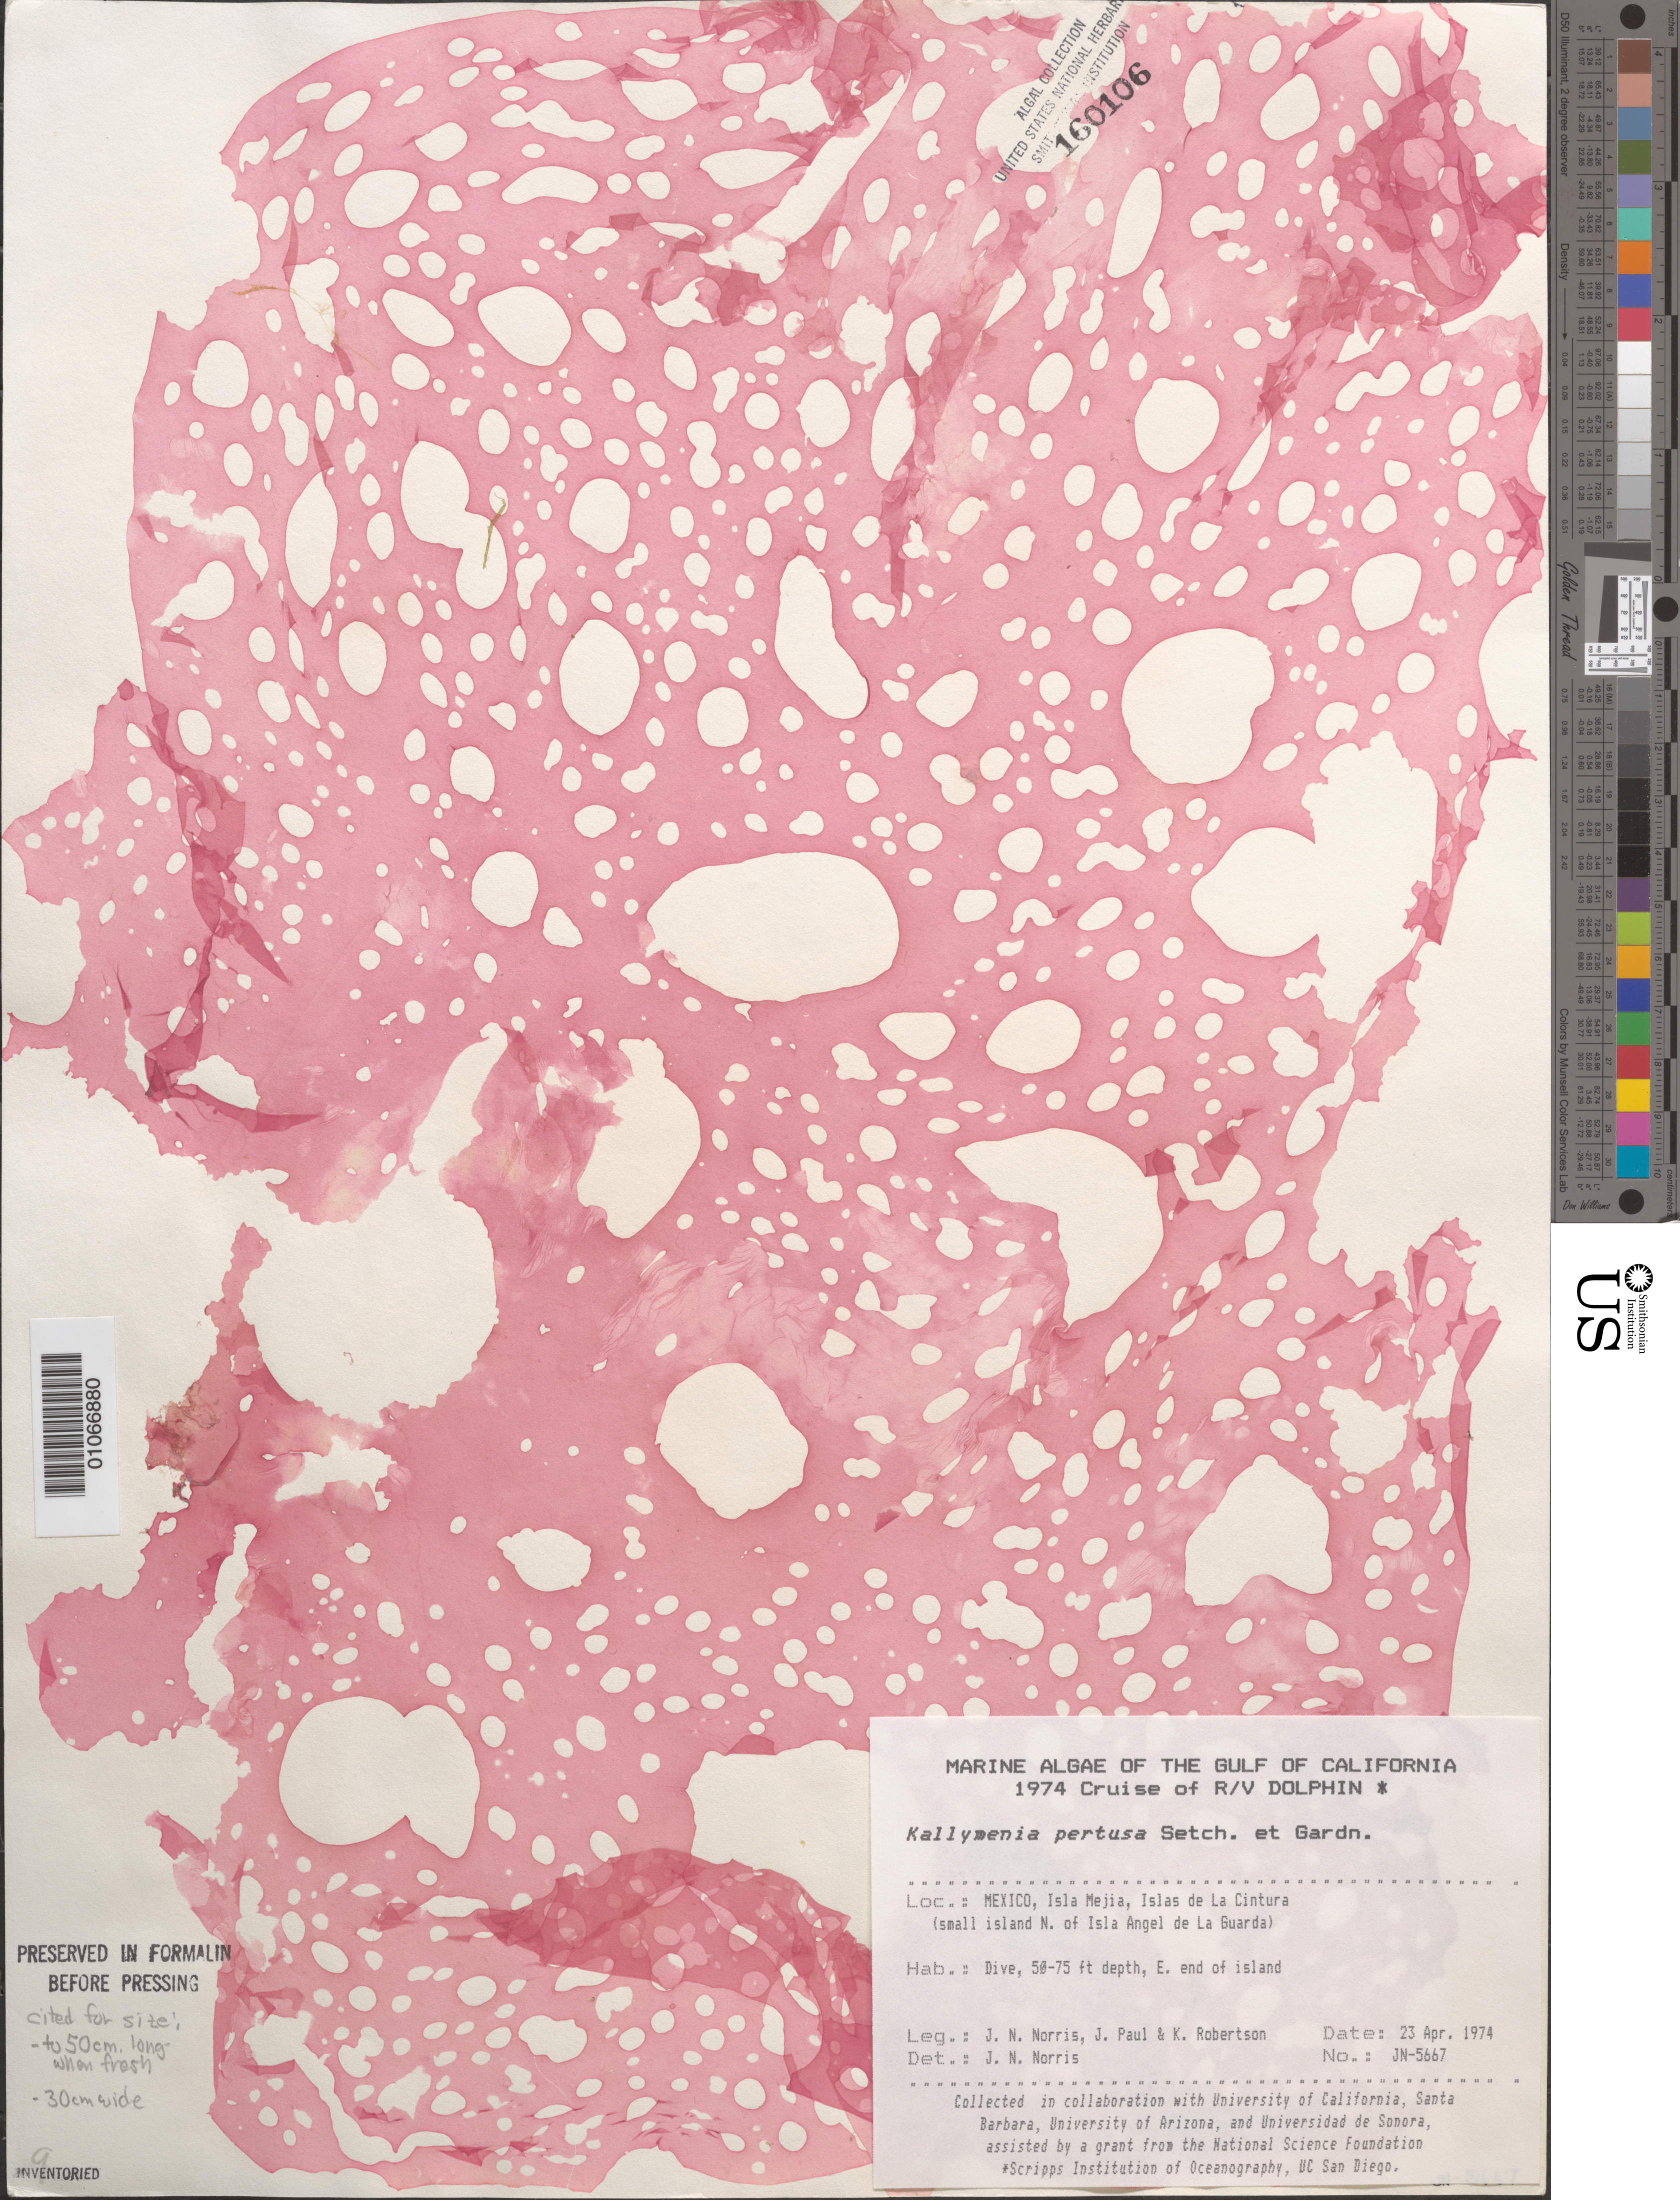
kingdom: Plantae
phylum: Rhodophyta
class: Florideophyceae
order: Gigartinales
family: Kallymeniaceae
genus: Kallymenia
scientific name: Kallymenia pertusa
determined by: Norris, James N.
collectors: J. N. Norris, J. Paul & K. Robertson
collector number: JN-5667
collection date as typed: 23 Apr 1974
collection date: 1974-04-23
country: Mexico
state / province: Baja California Norte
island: Isla Mejia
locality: East end of island, off north end of Isla Angel de la Guarda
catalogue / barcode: US 160106